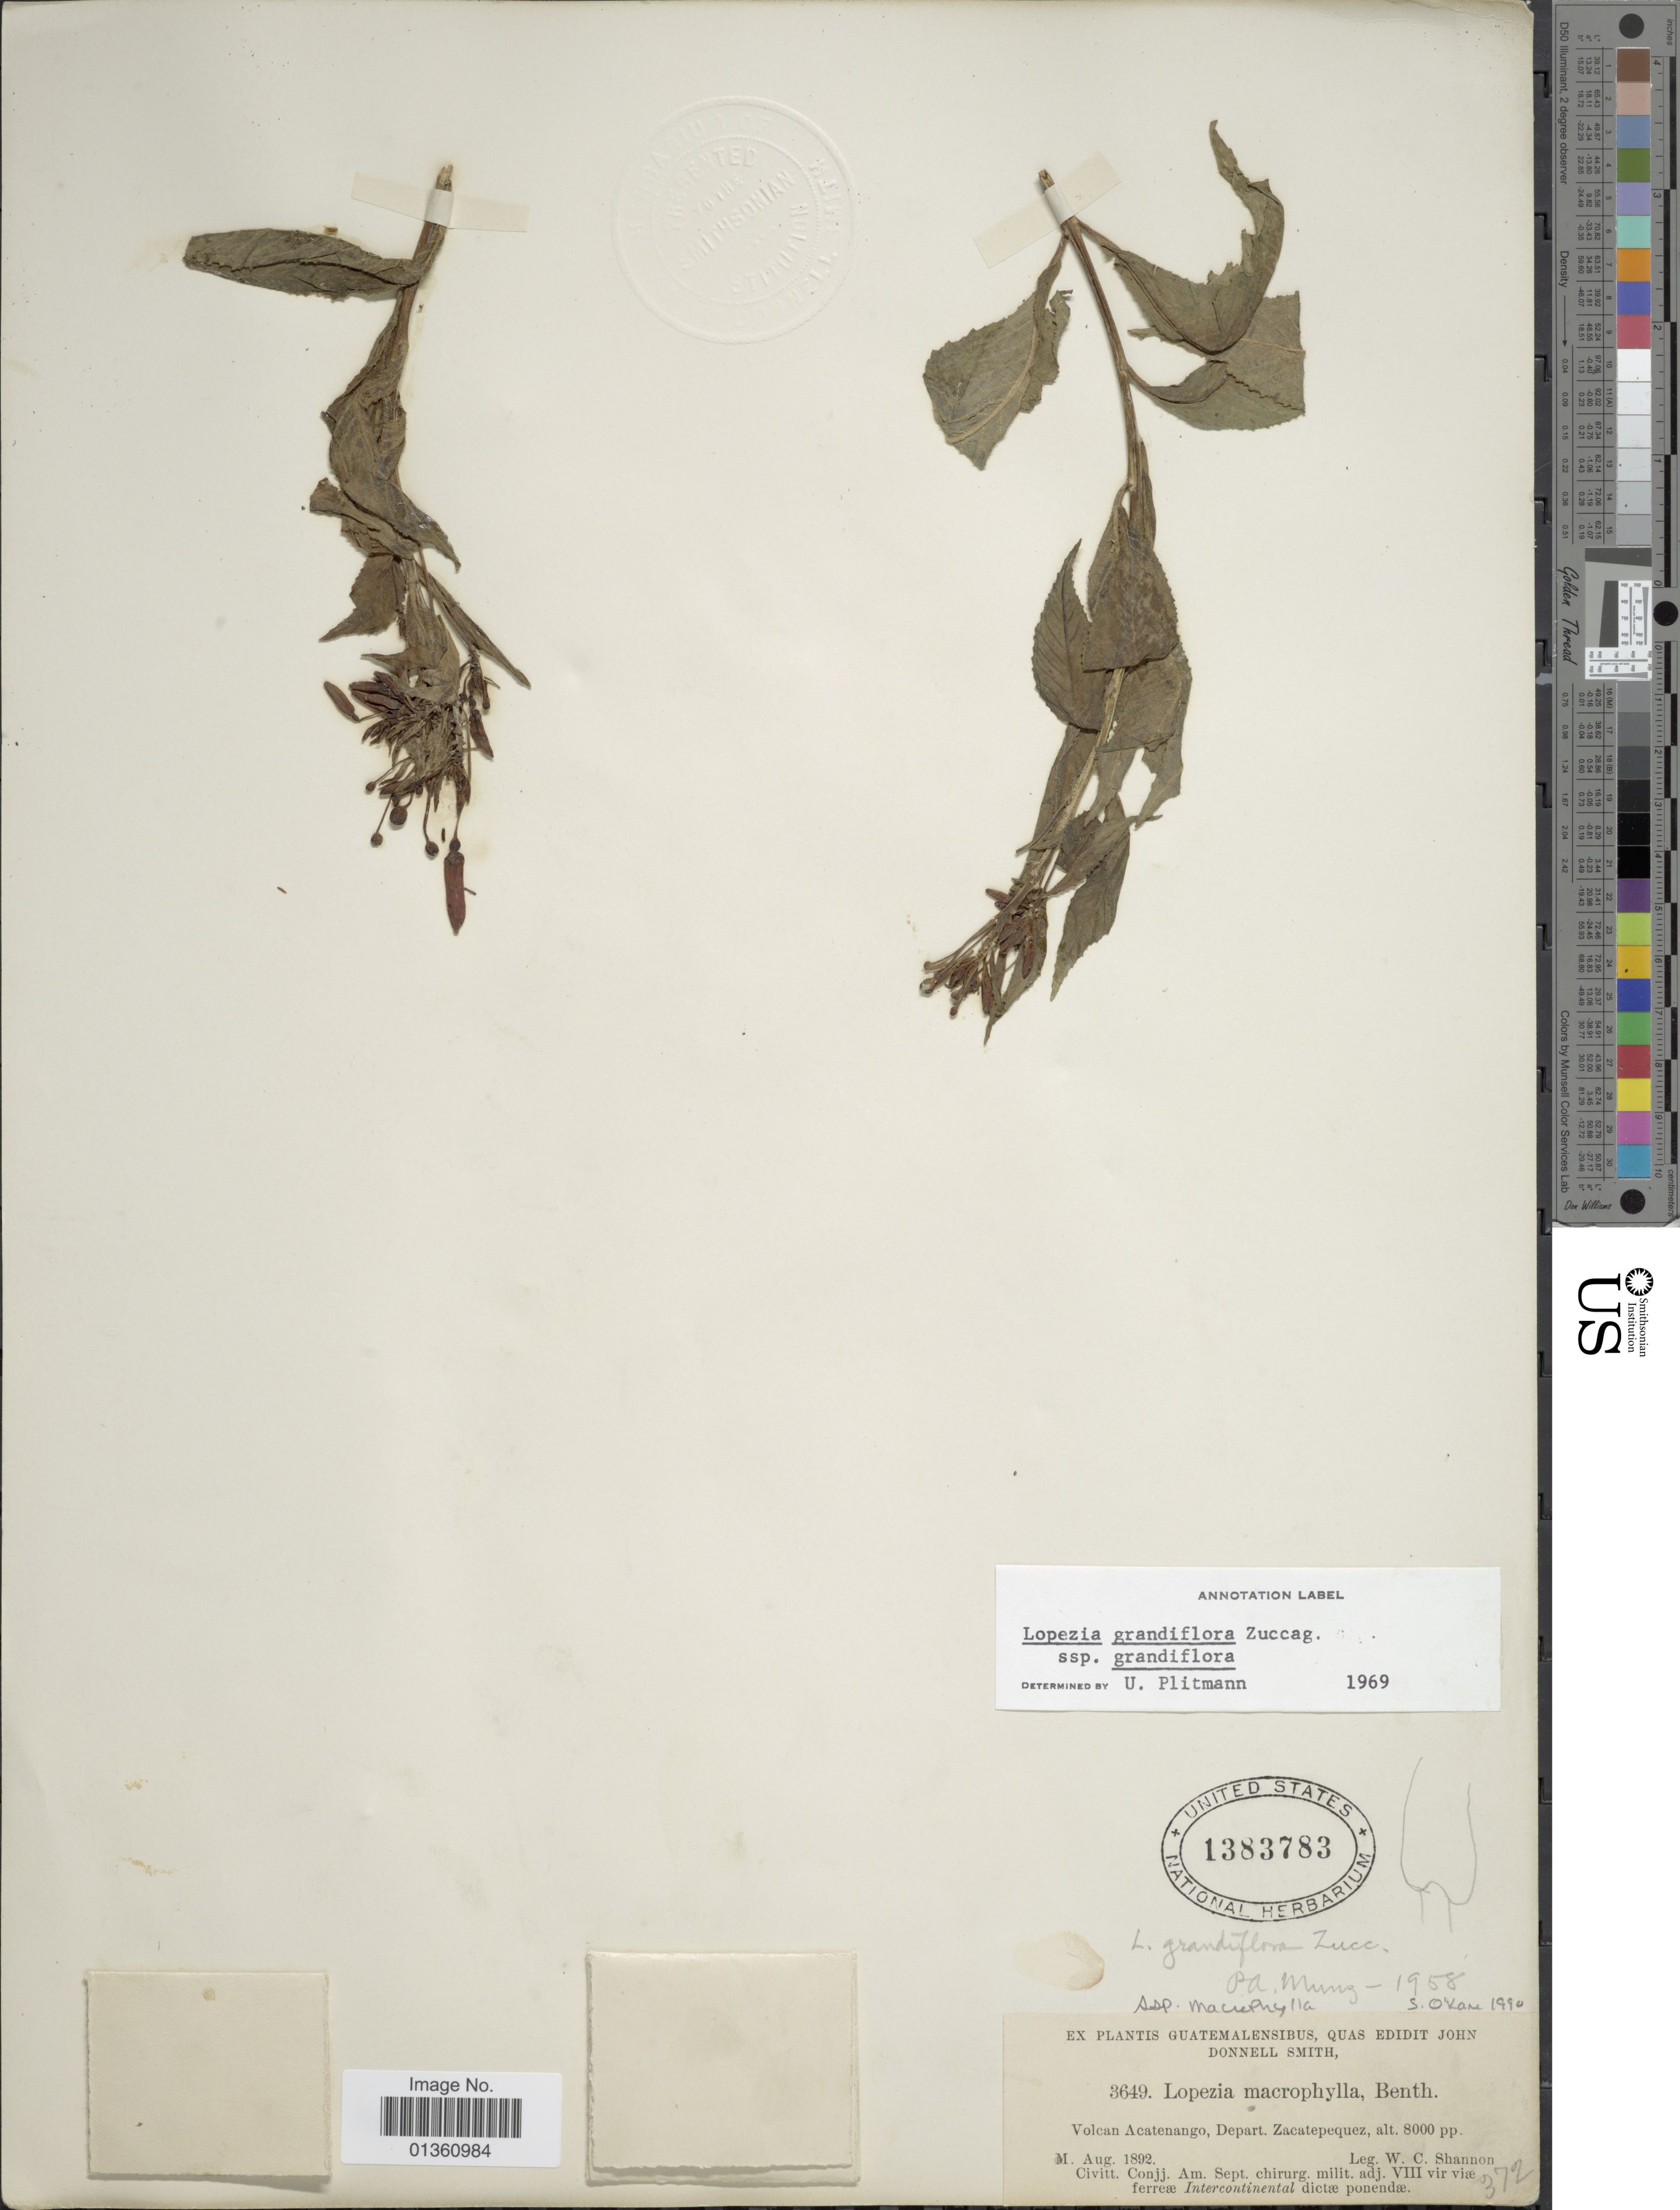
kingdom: Plantae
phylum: Tracheophyta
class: Magnoliopsida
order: Myrtales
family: Onagraceae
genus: Lopezia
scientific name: Lopezia grandiflora subsp. macrophylla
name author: (Benth.) Plitmann et al.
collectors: W. C. Shannon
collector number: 3649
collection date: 1892-08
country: Guatemala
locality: Volcan Acatenango, Depart. Zacatepequez.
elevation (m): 2438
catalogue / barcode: US 1383783